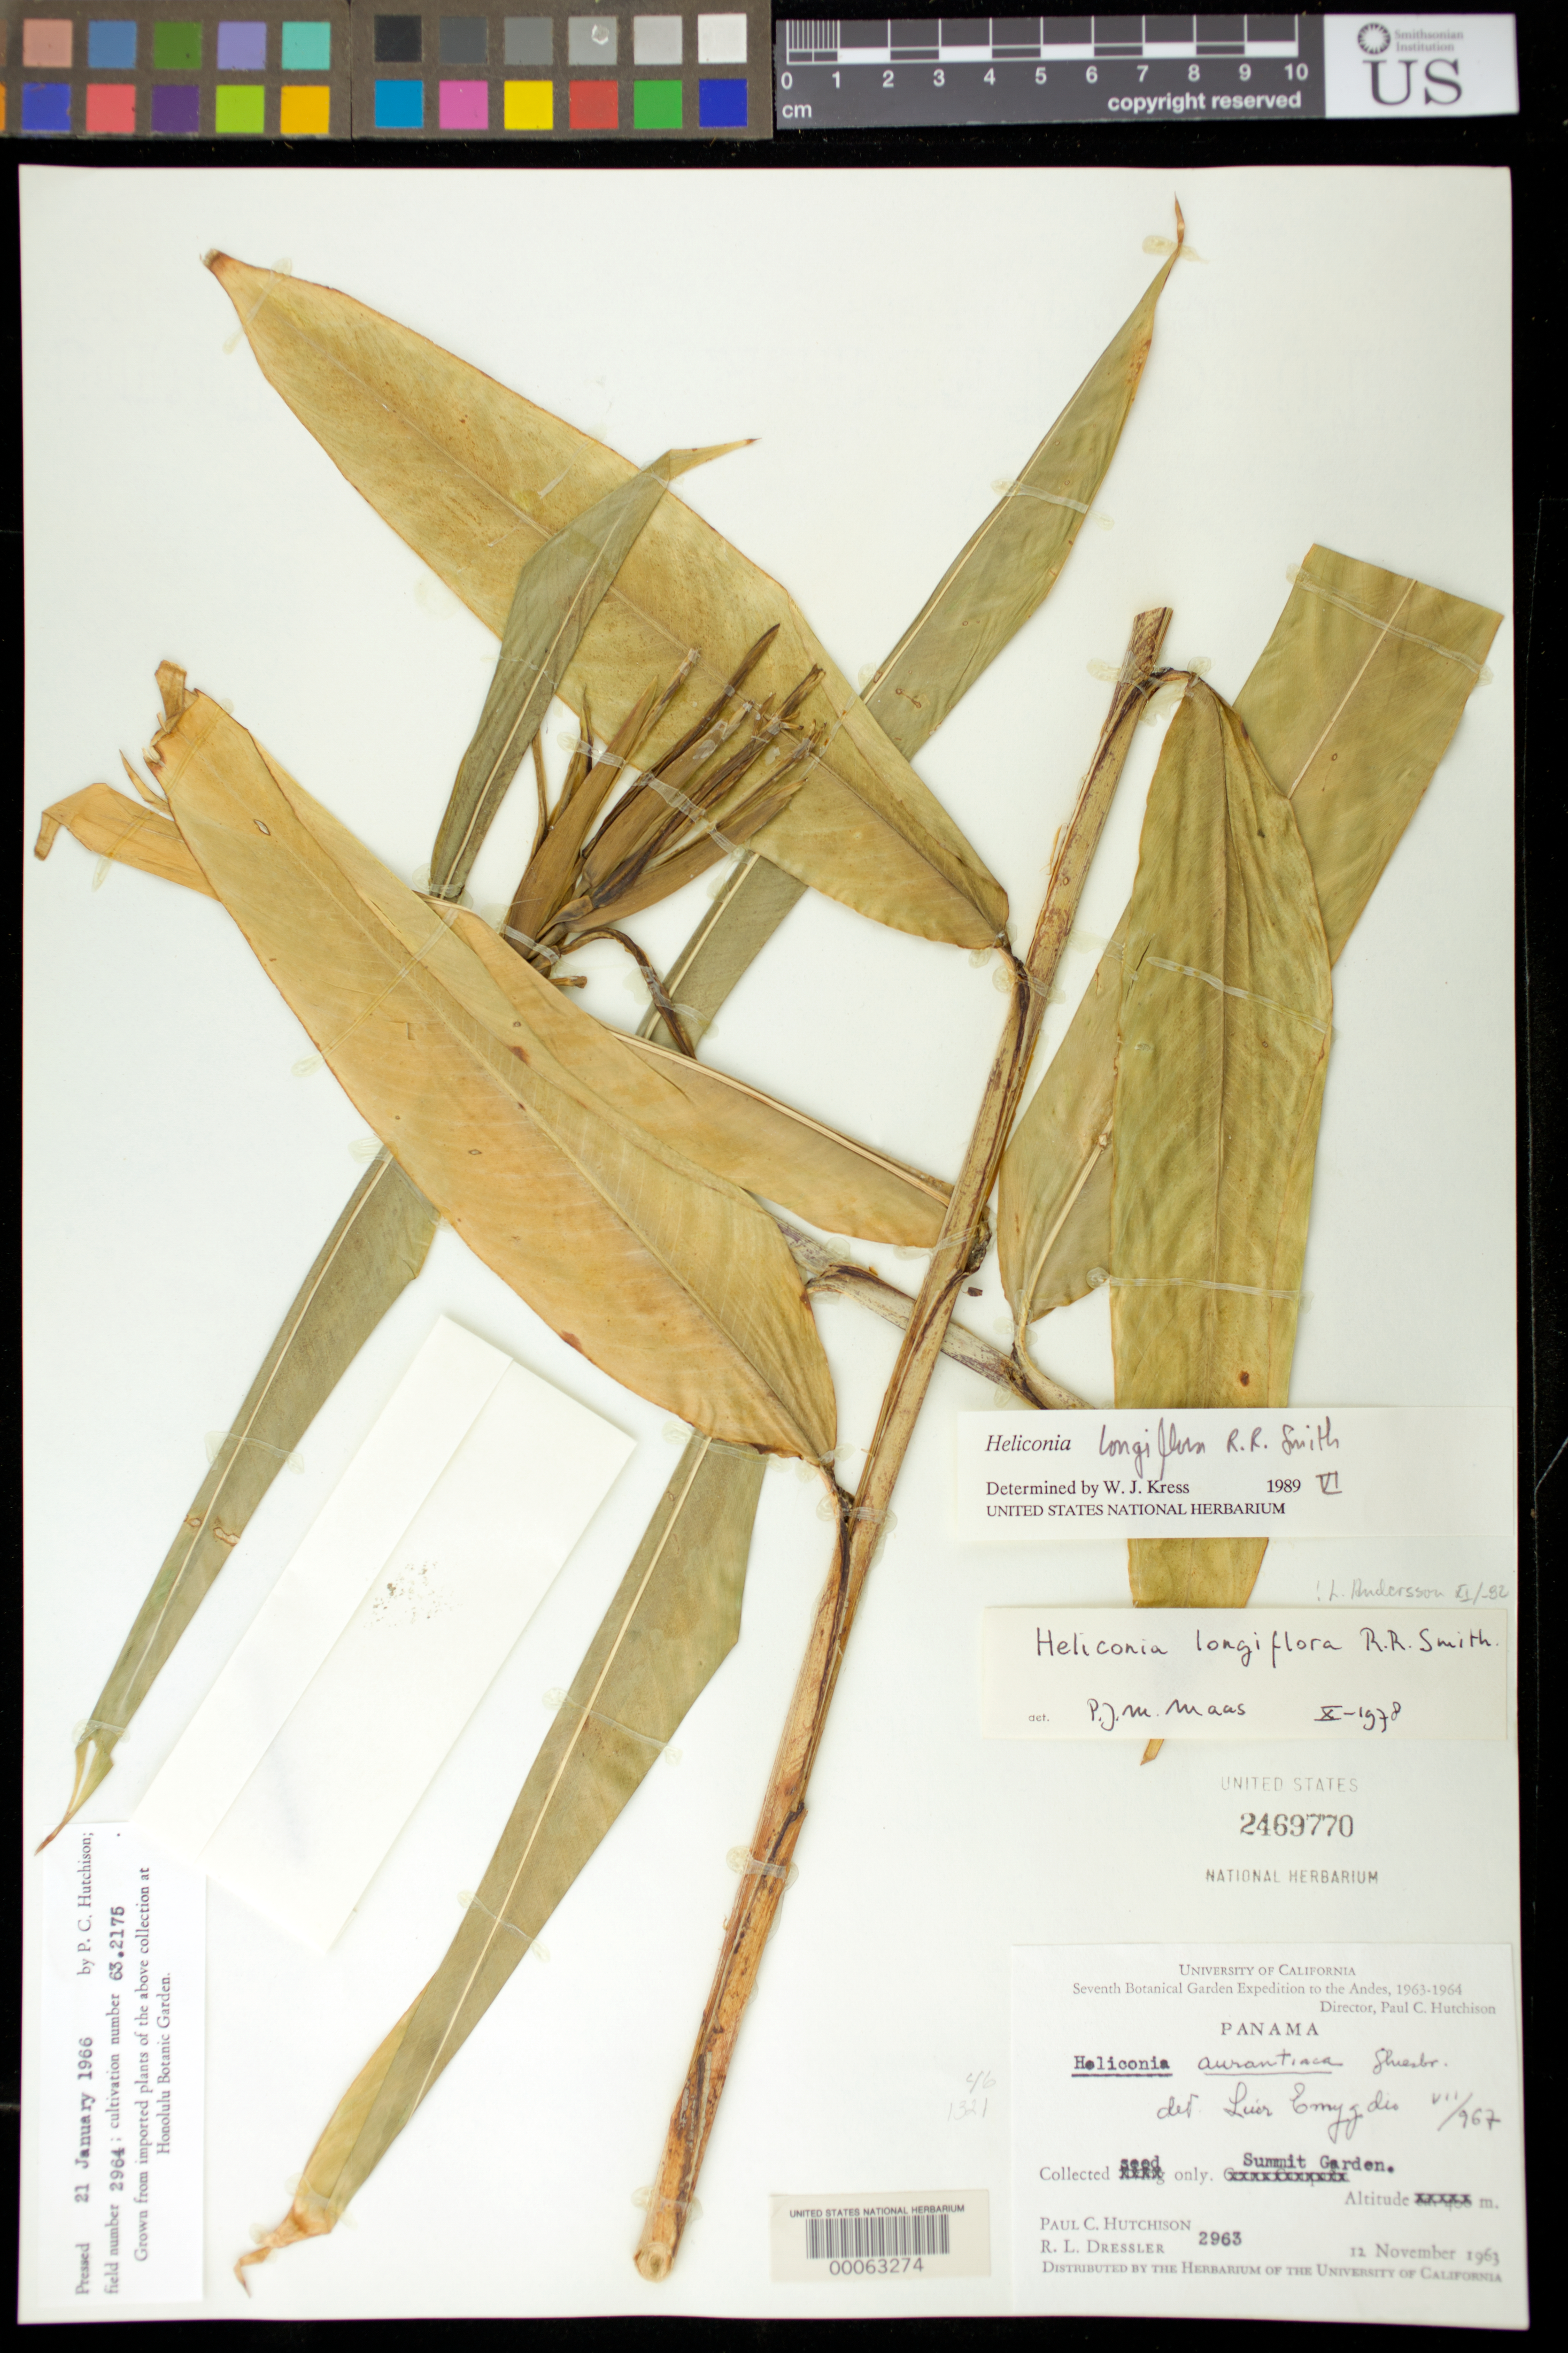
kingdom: Plantae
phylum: Tracheophyta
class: Liliopsida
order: Zingiberales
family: Heliconiaceae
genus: Heliconia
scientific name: Heliconia longiflora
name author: R.R. Sm.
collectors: P. C. Hutchison & R. Dressler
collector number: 2963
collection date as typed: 12 Nov 1963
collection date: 1963-11-12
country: Panama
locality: Summit Garden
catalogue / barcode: US 2469770